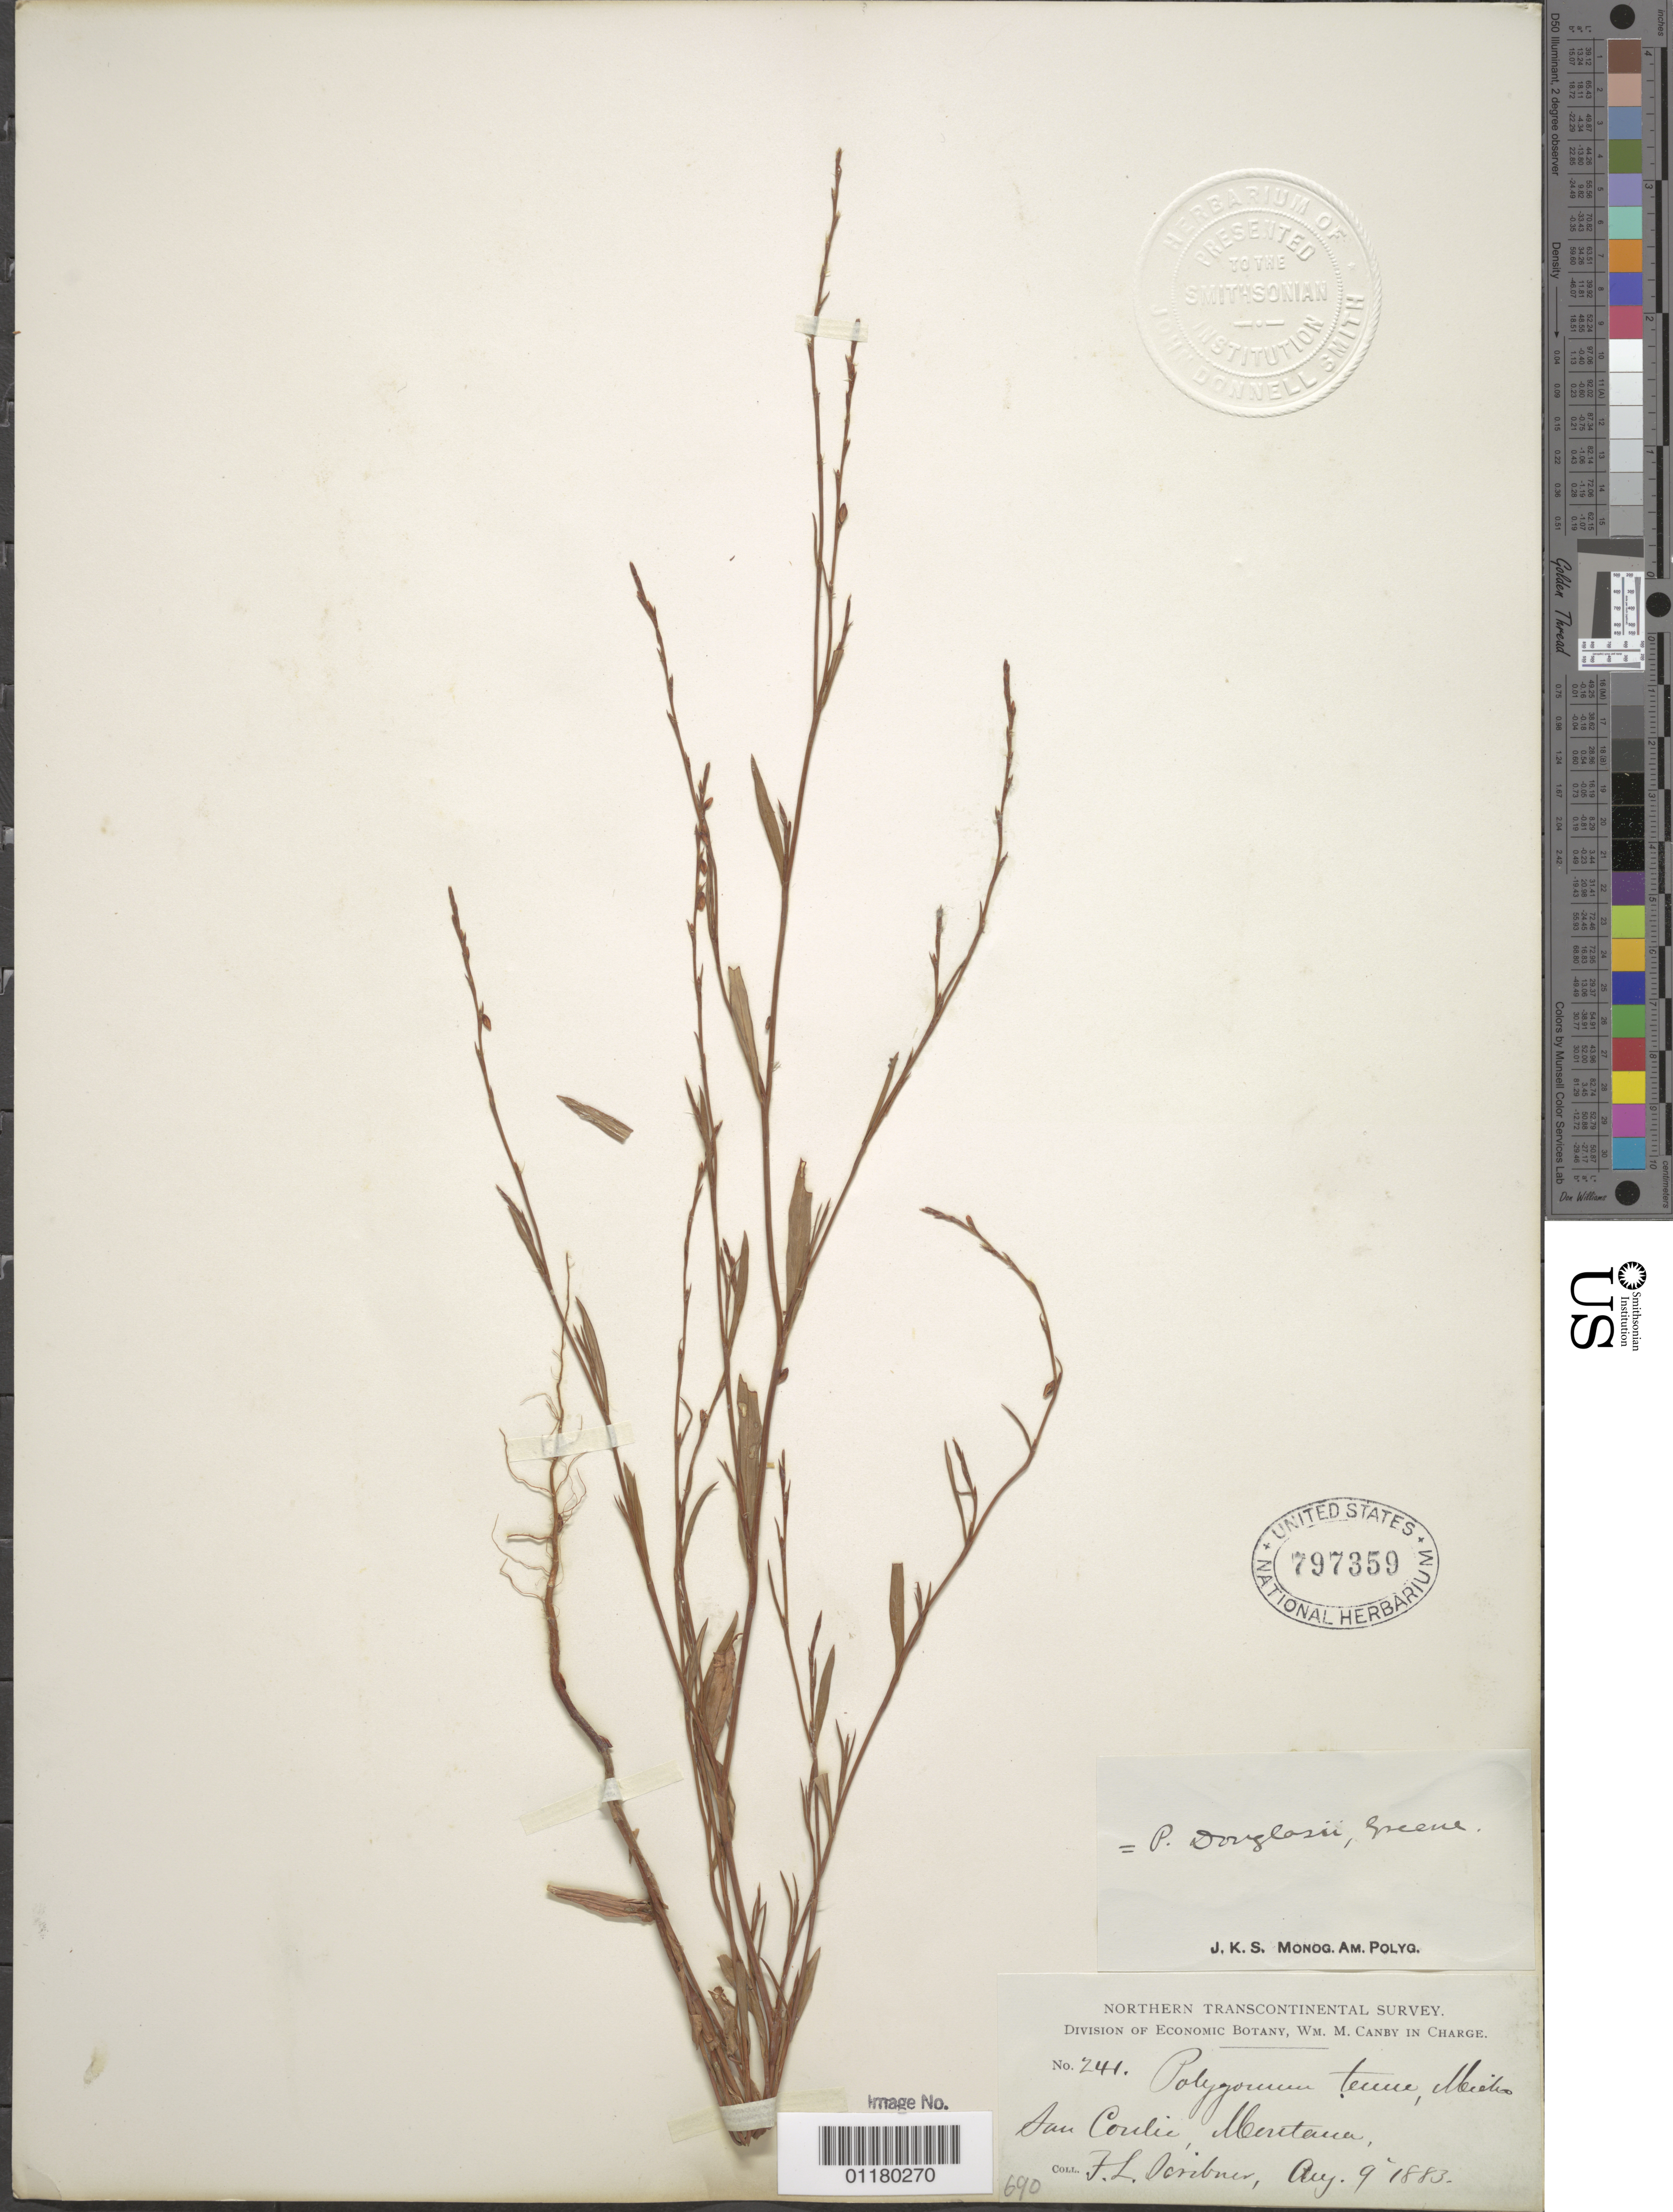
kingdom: Plantae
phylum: Tracheophyta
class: Magnoliopsida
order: Caryophyllales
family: Polygonaceae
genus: Polygonum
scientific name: Polygonum douglasii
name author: Greene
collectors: F. L. Scribner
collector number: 241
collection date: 1883-08-09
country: United States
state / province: Montana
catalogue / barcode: US 797359